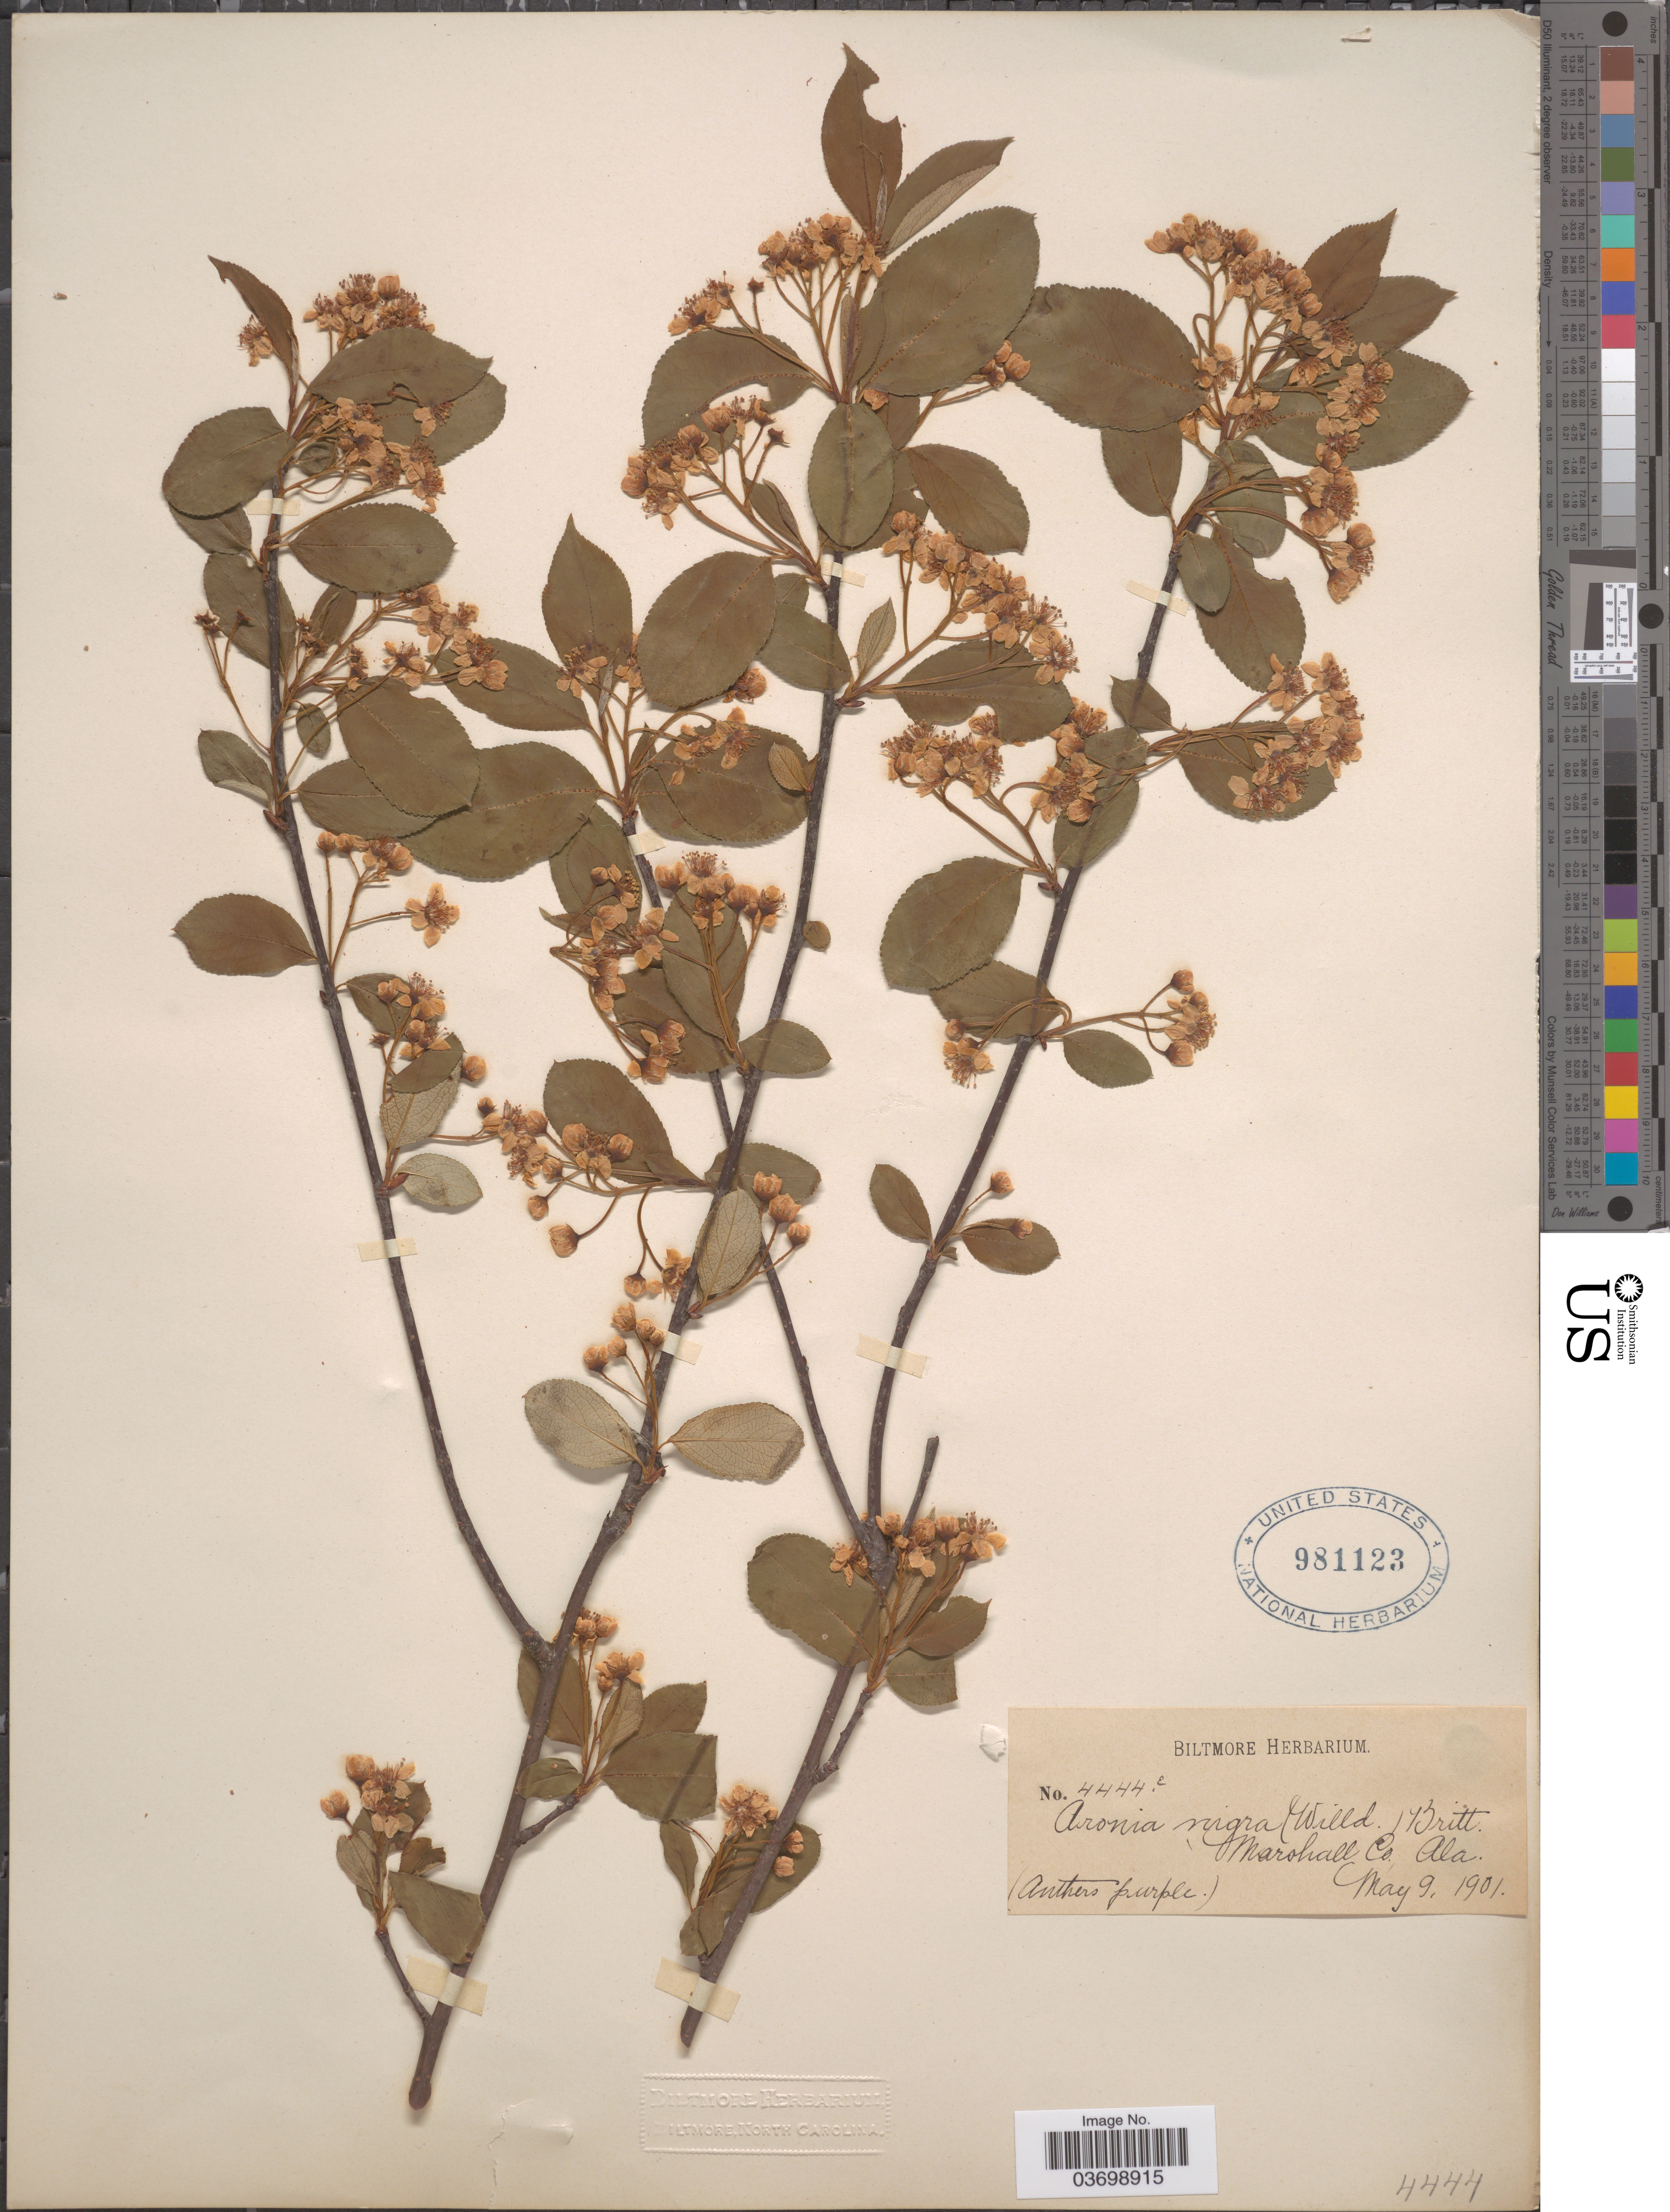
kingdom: Plantae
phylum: Tracheophyta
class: Magnoliopsida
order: Rosales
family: Rosaceae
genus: Aronia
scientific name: Aronia melanocarpa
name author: (Michx.) Elliott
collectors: ex herb. Biltmore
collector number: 4444E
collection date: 1901-05-09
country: United States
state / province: Alabama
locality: Marshall Co.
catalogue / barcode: US 981123